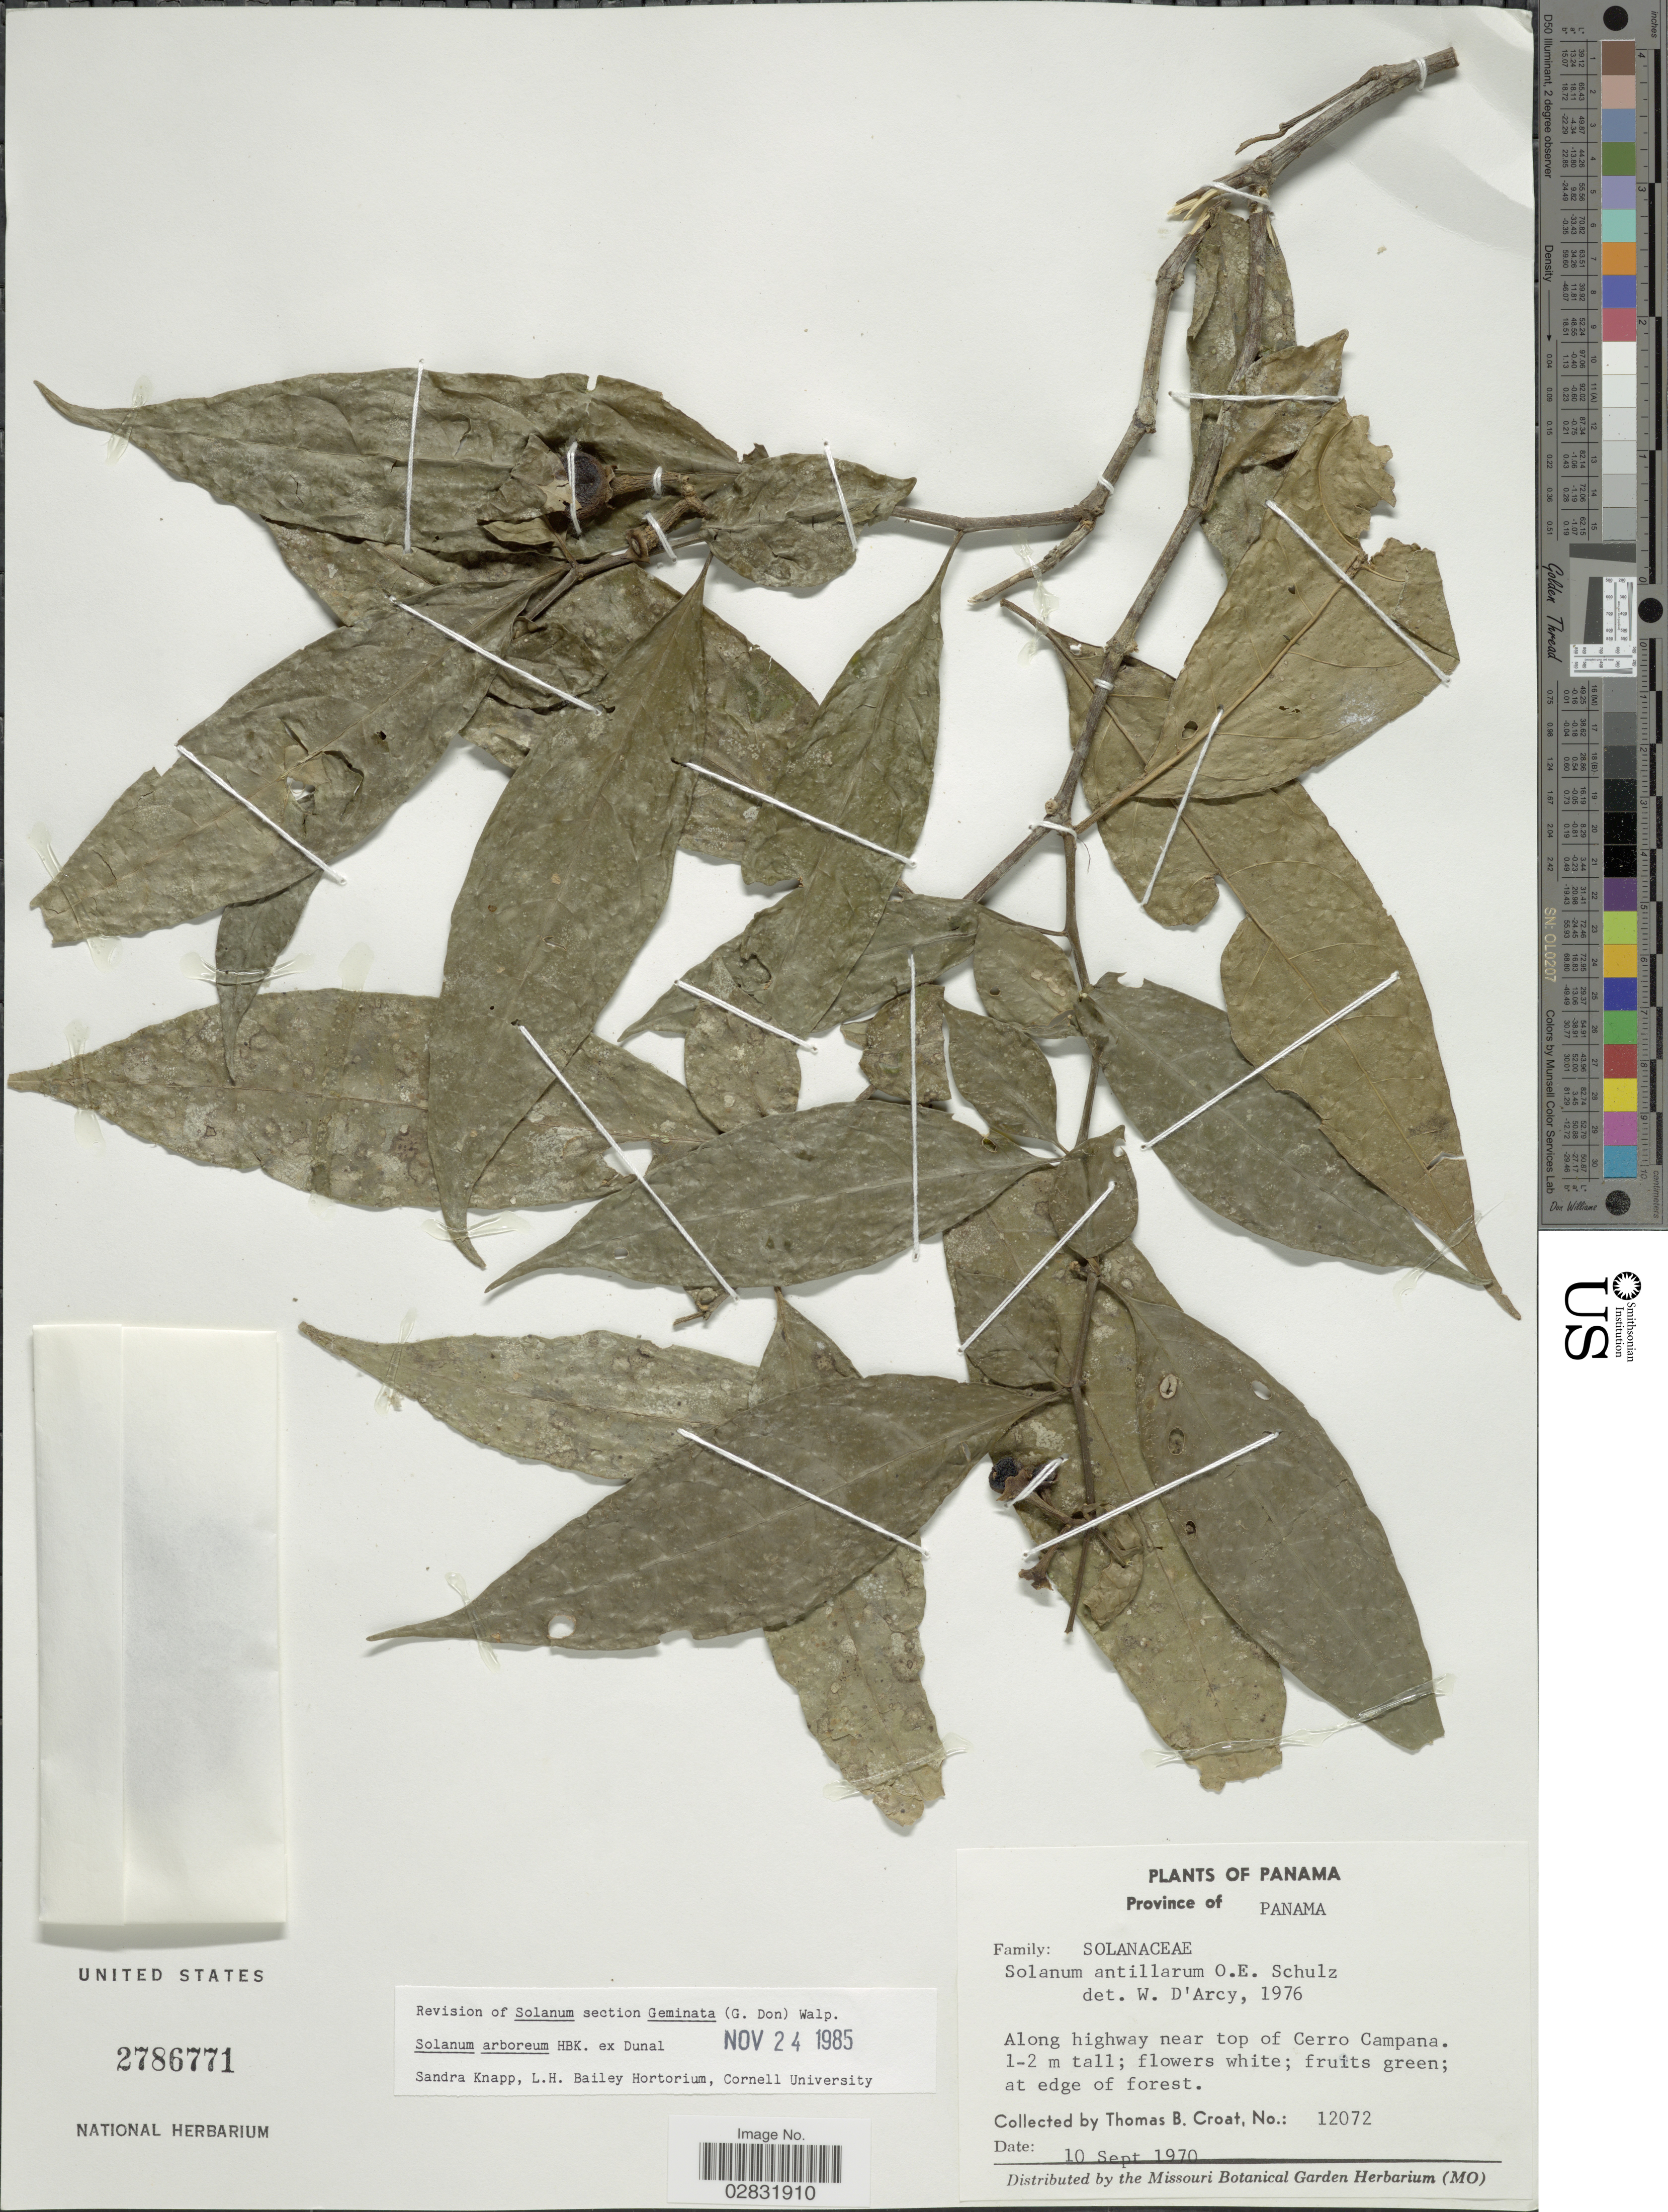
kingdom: Plantae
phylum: Tracheophyta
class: Magnoliopsida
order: Solanales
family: Solanaceae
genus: Solanum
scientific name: Solanum arboreum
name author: Dunal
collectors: T. B. Croat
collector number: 12072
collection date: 1970-09-10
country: Panama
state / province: Panamá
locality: Province of Panama. Along highway near top of Cerro Campana.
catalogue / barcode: US 2786771